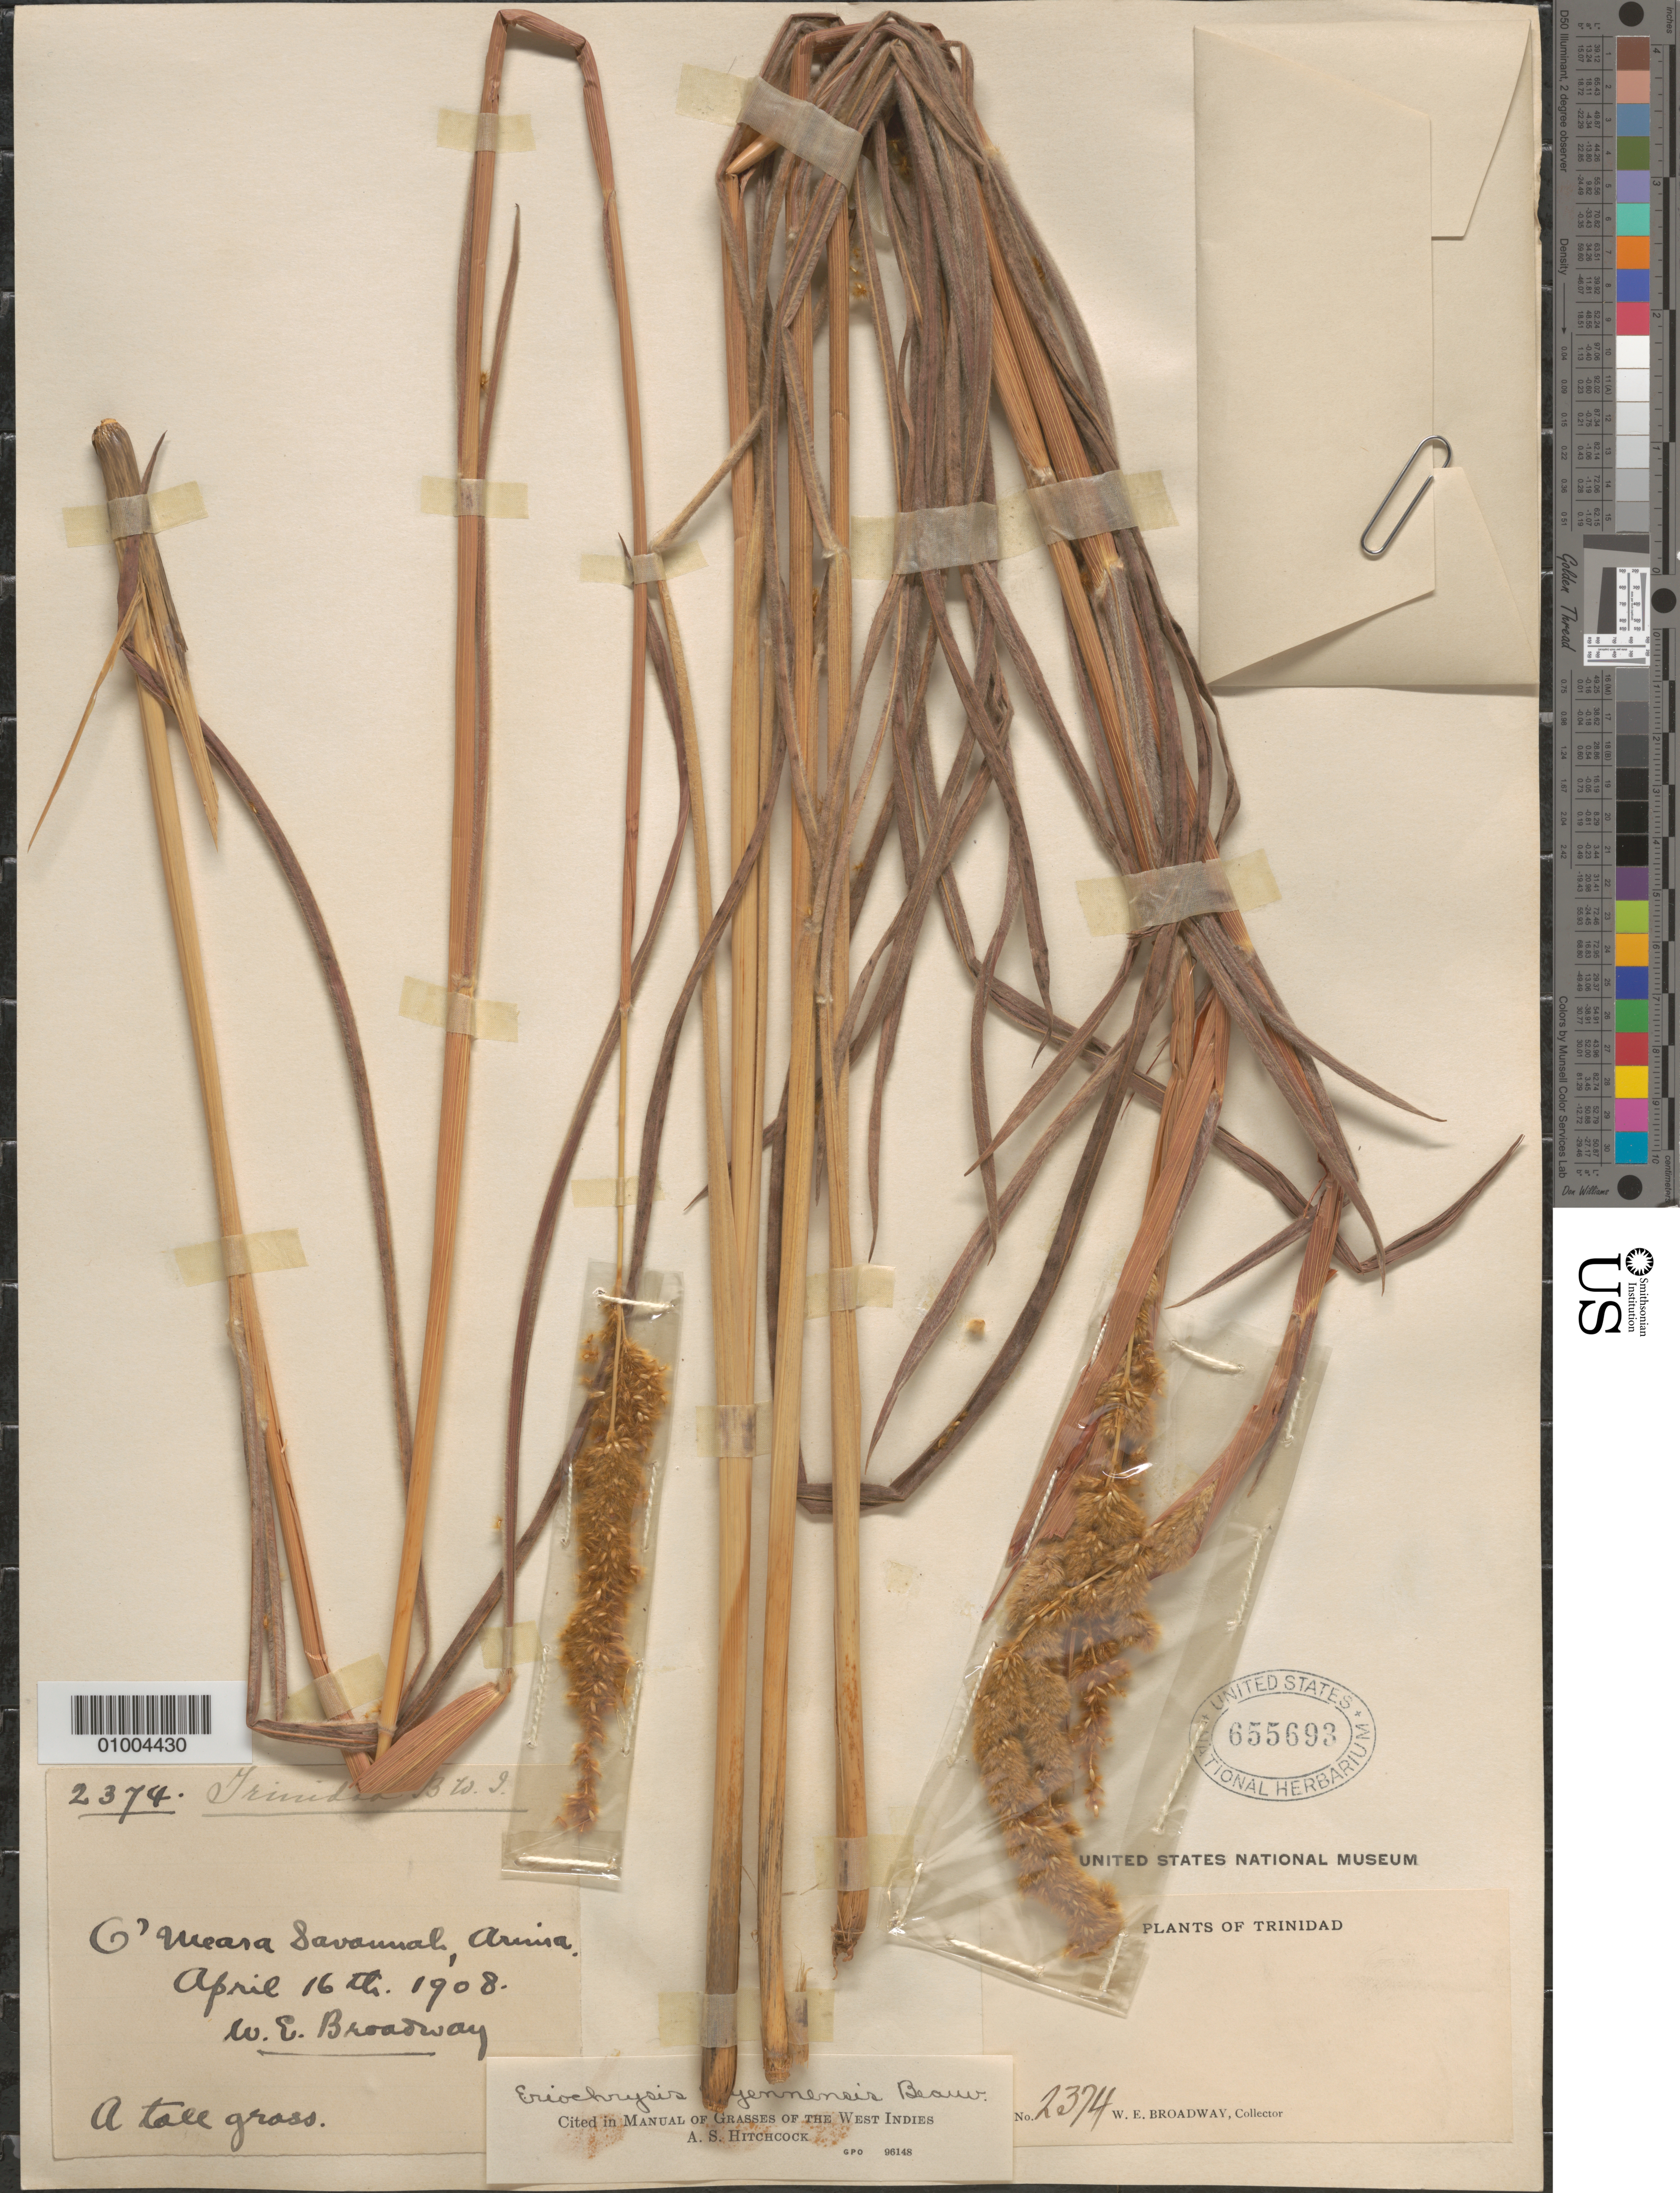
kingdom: Plantae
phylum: Tracheophyta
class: Liliopsida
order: Poales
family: Poaceae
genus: Eriochrysis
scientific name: Eriochrysis cayennensis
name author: P. Beauv.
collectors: W. E. Broadway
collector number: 2374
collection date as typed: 16 Apr 1908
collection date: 1908-04-16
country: Trinidad and Tobago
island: Trinidad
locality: Arima, O'Meara Savannah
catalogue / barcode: US 655693